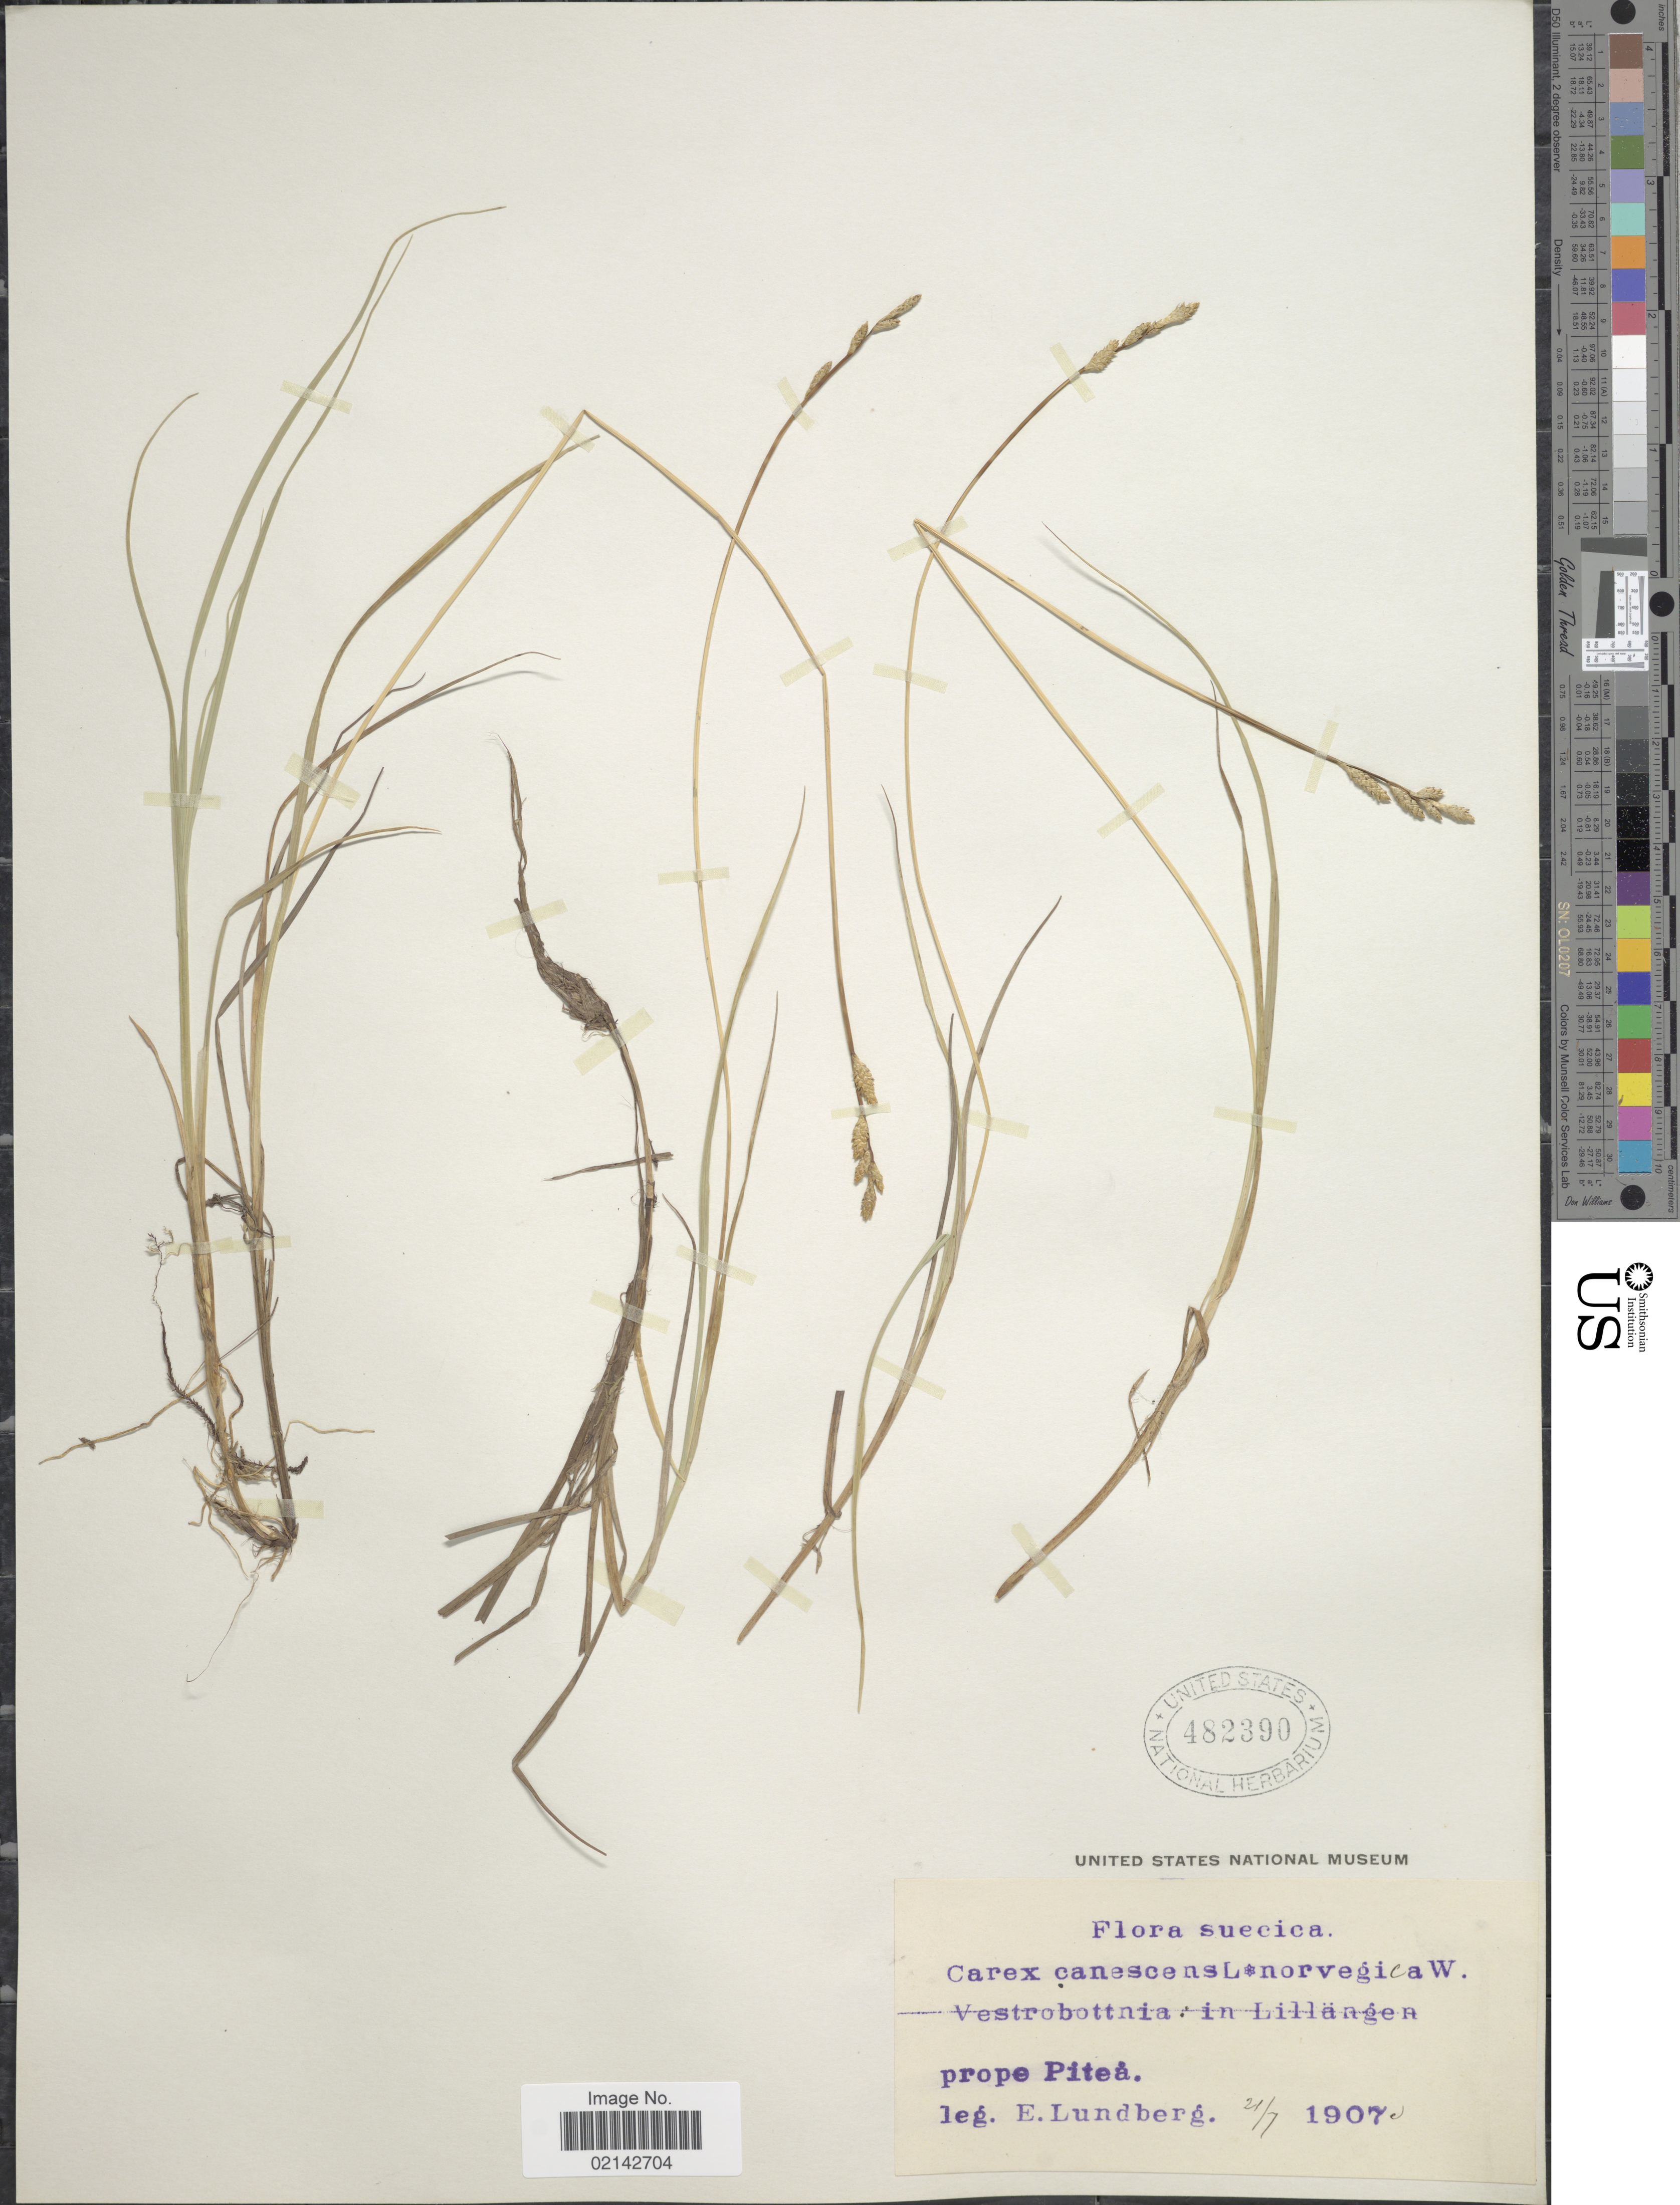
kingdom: Plantae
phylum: Tracheophyta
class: Liliopsida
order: Poales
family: Cyperaceae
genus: Carex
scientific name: Carex canescens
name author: L.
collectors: E. Lundberg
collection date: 1907-07-21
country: Sweden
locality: Suecica, Vestrobottnia in Lillangen prope Pitea.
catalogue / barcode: US 482390